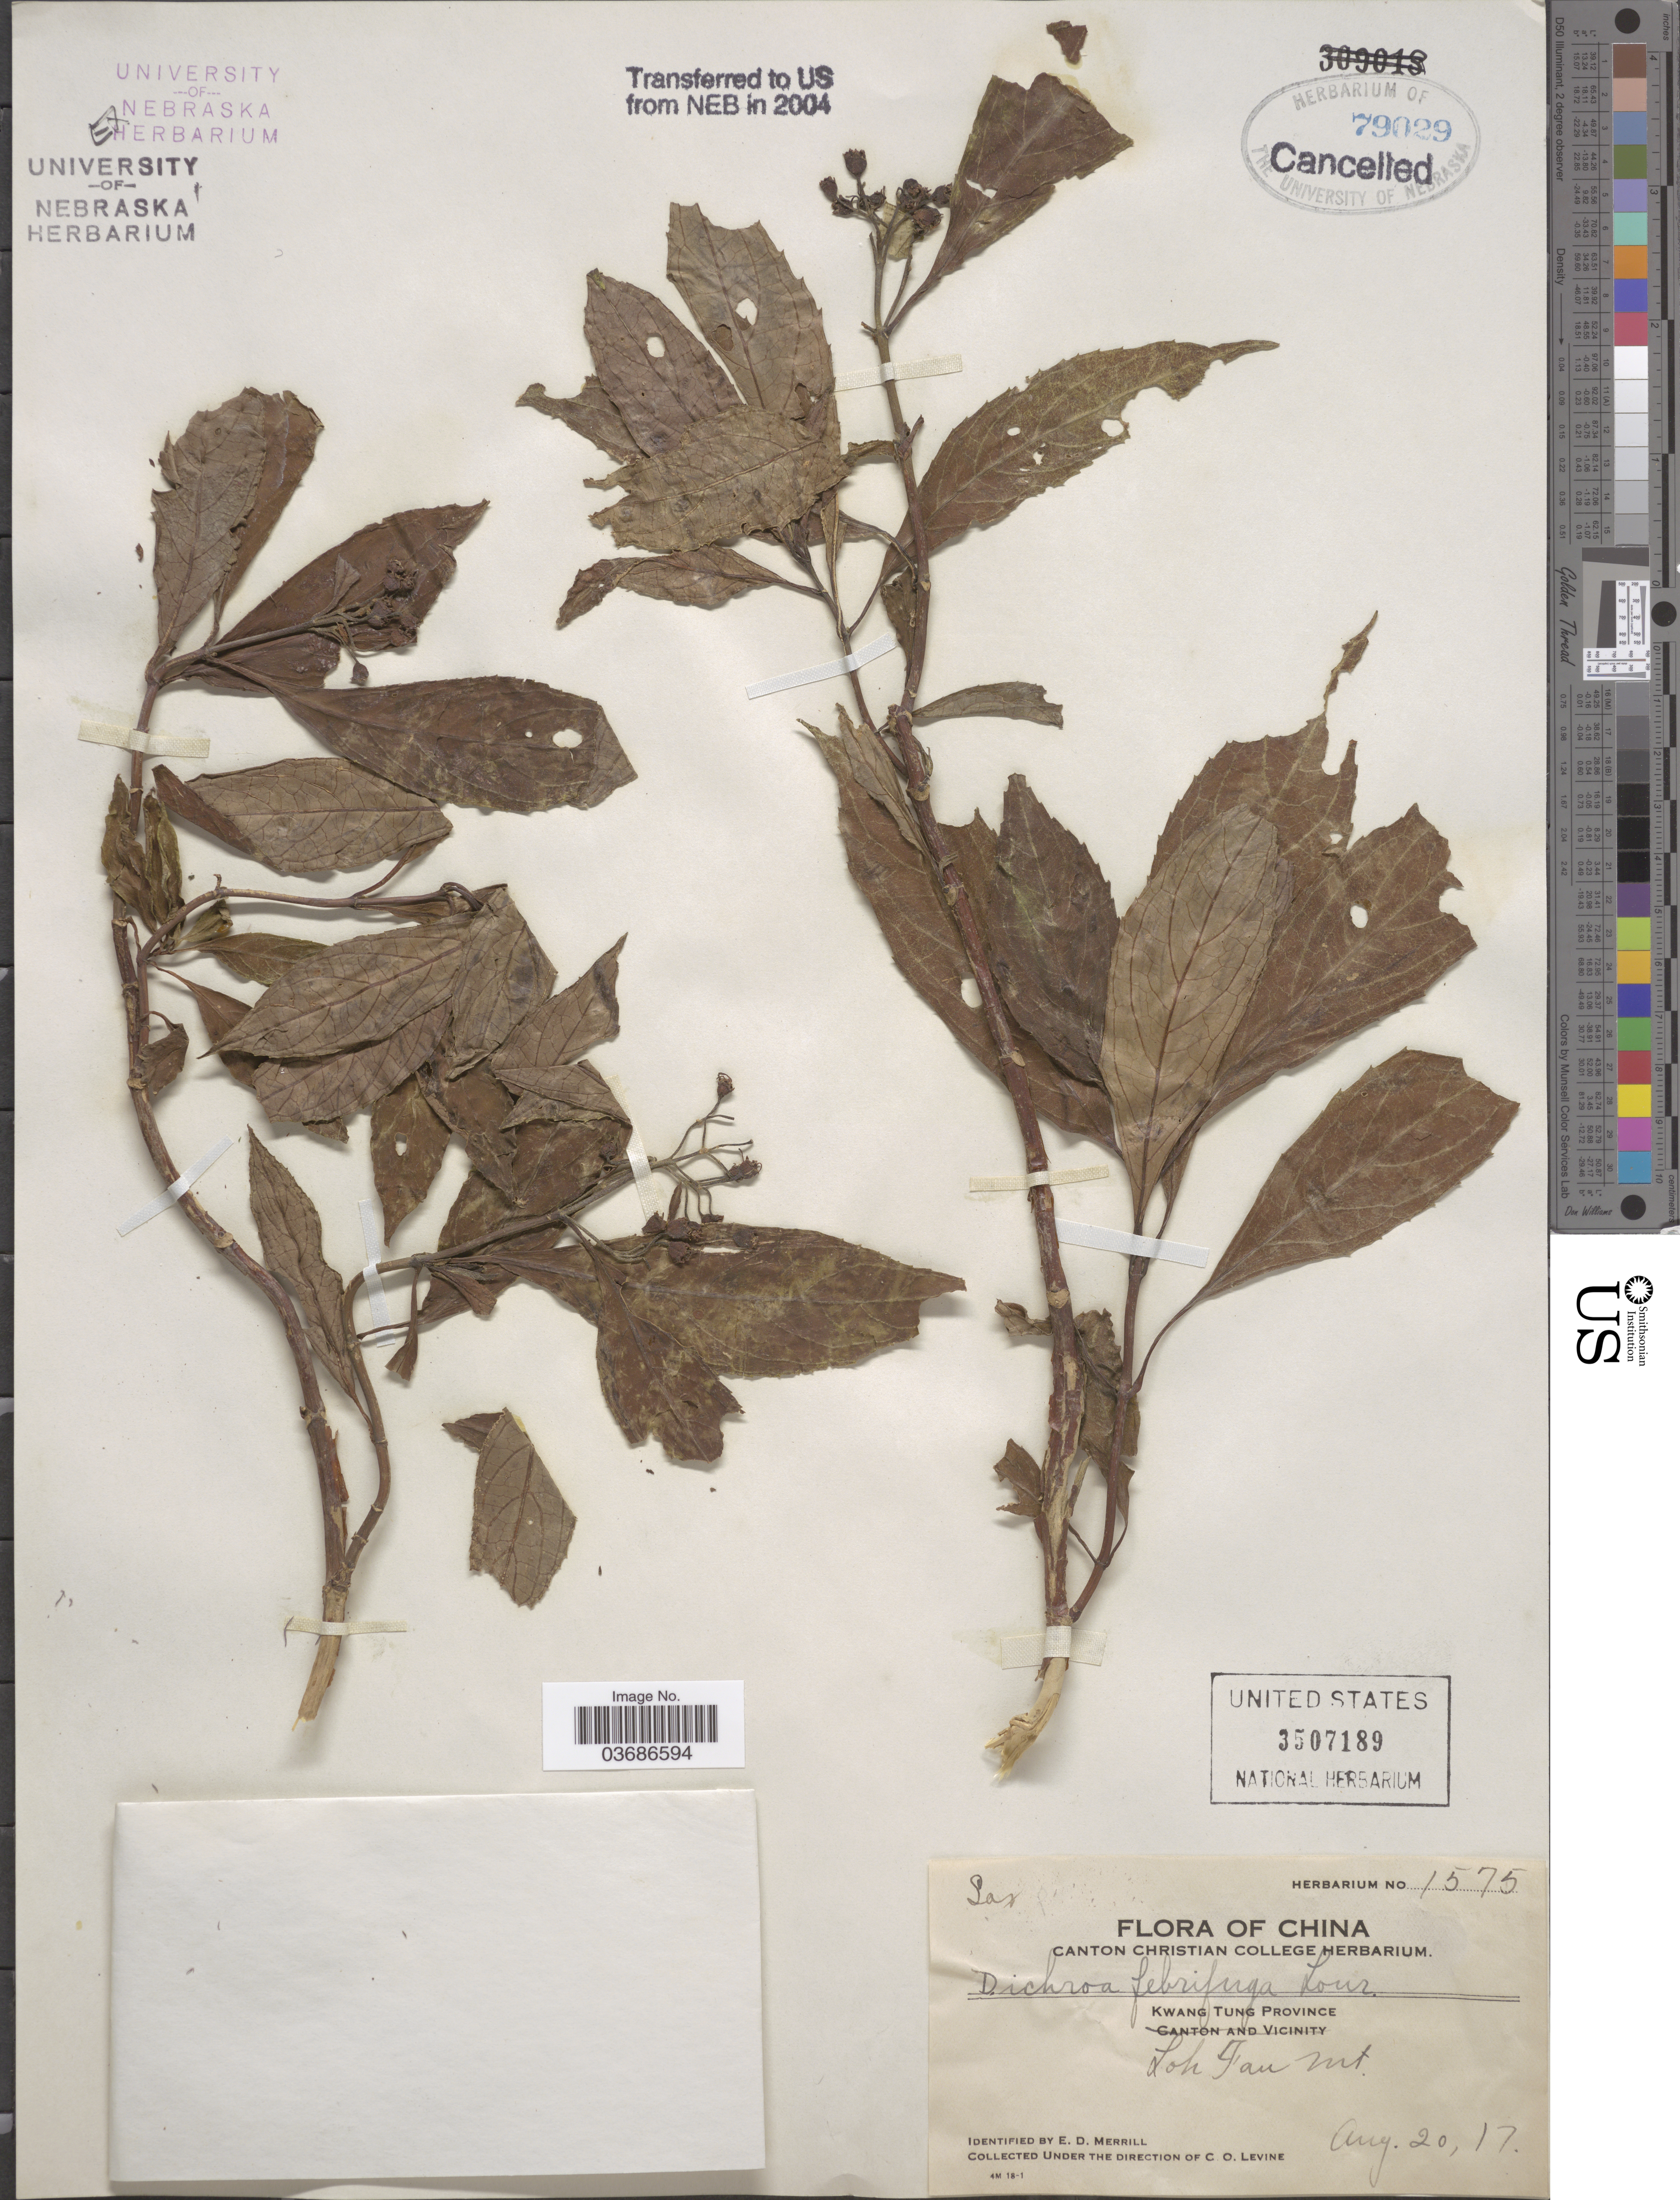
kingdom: Plantae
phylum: Tracheophyta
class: Magnoliopsida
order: Cornales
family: Hydrangeaceae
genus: Hydrangea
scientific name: Hydrangea febrifuga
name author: (Lour.) Y. De Smet & C. Granados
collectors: C. O. Levine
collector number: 1575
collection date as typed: Transcribed d/m/y: 20/8/17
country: China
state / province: Guangdong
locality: Kwang Tung Province. Loh F'au Mt.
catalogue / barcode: US 3507189